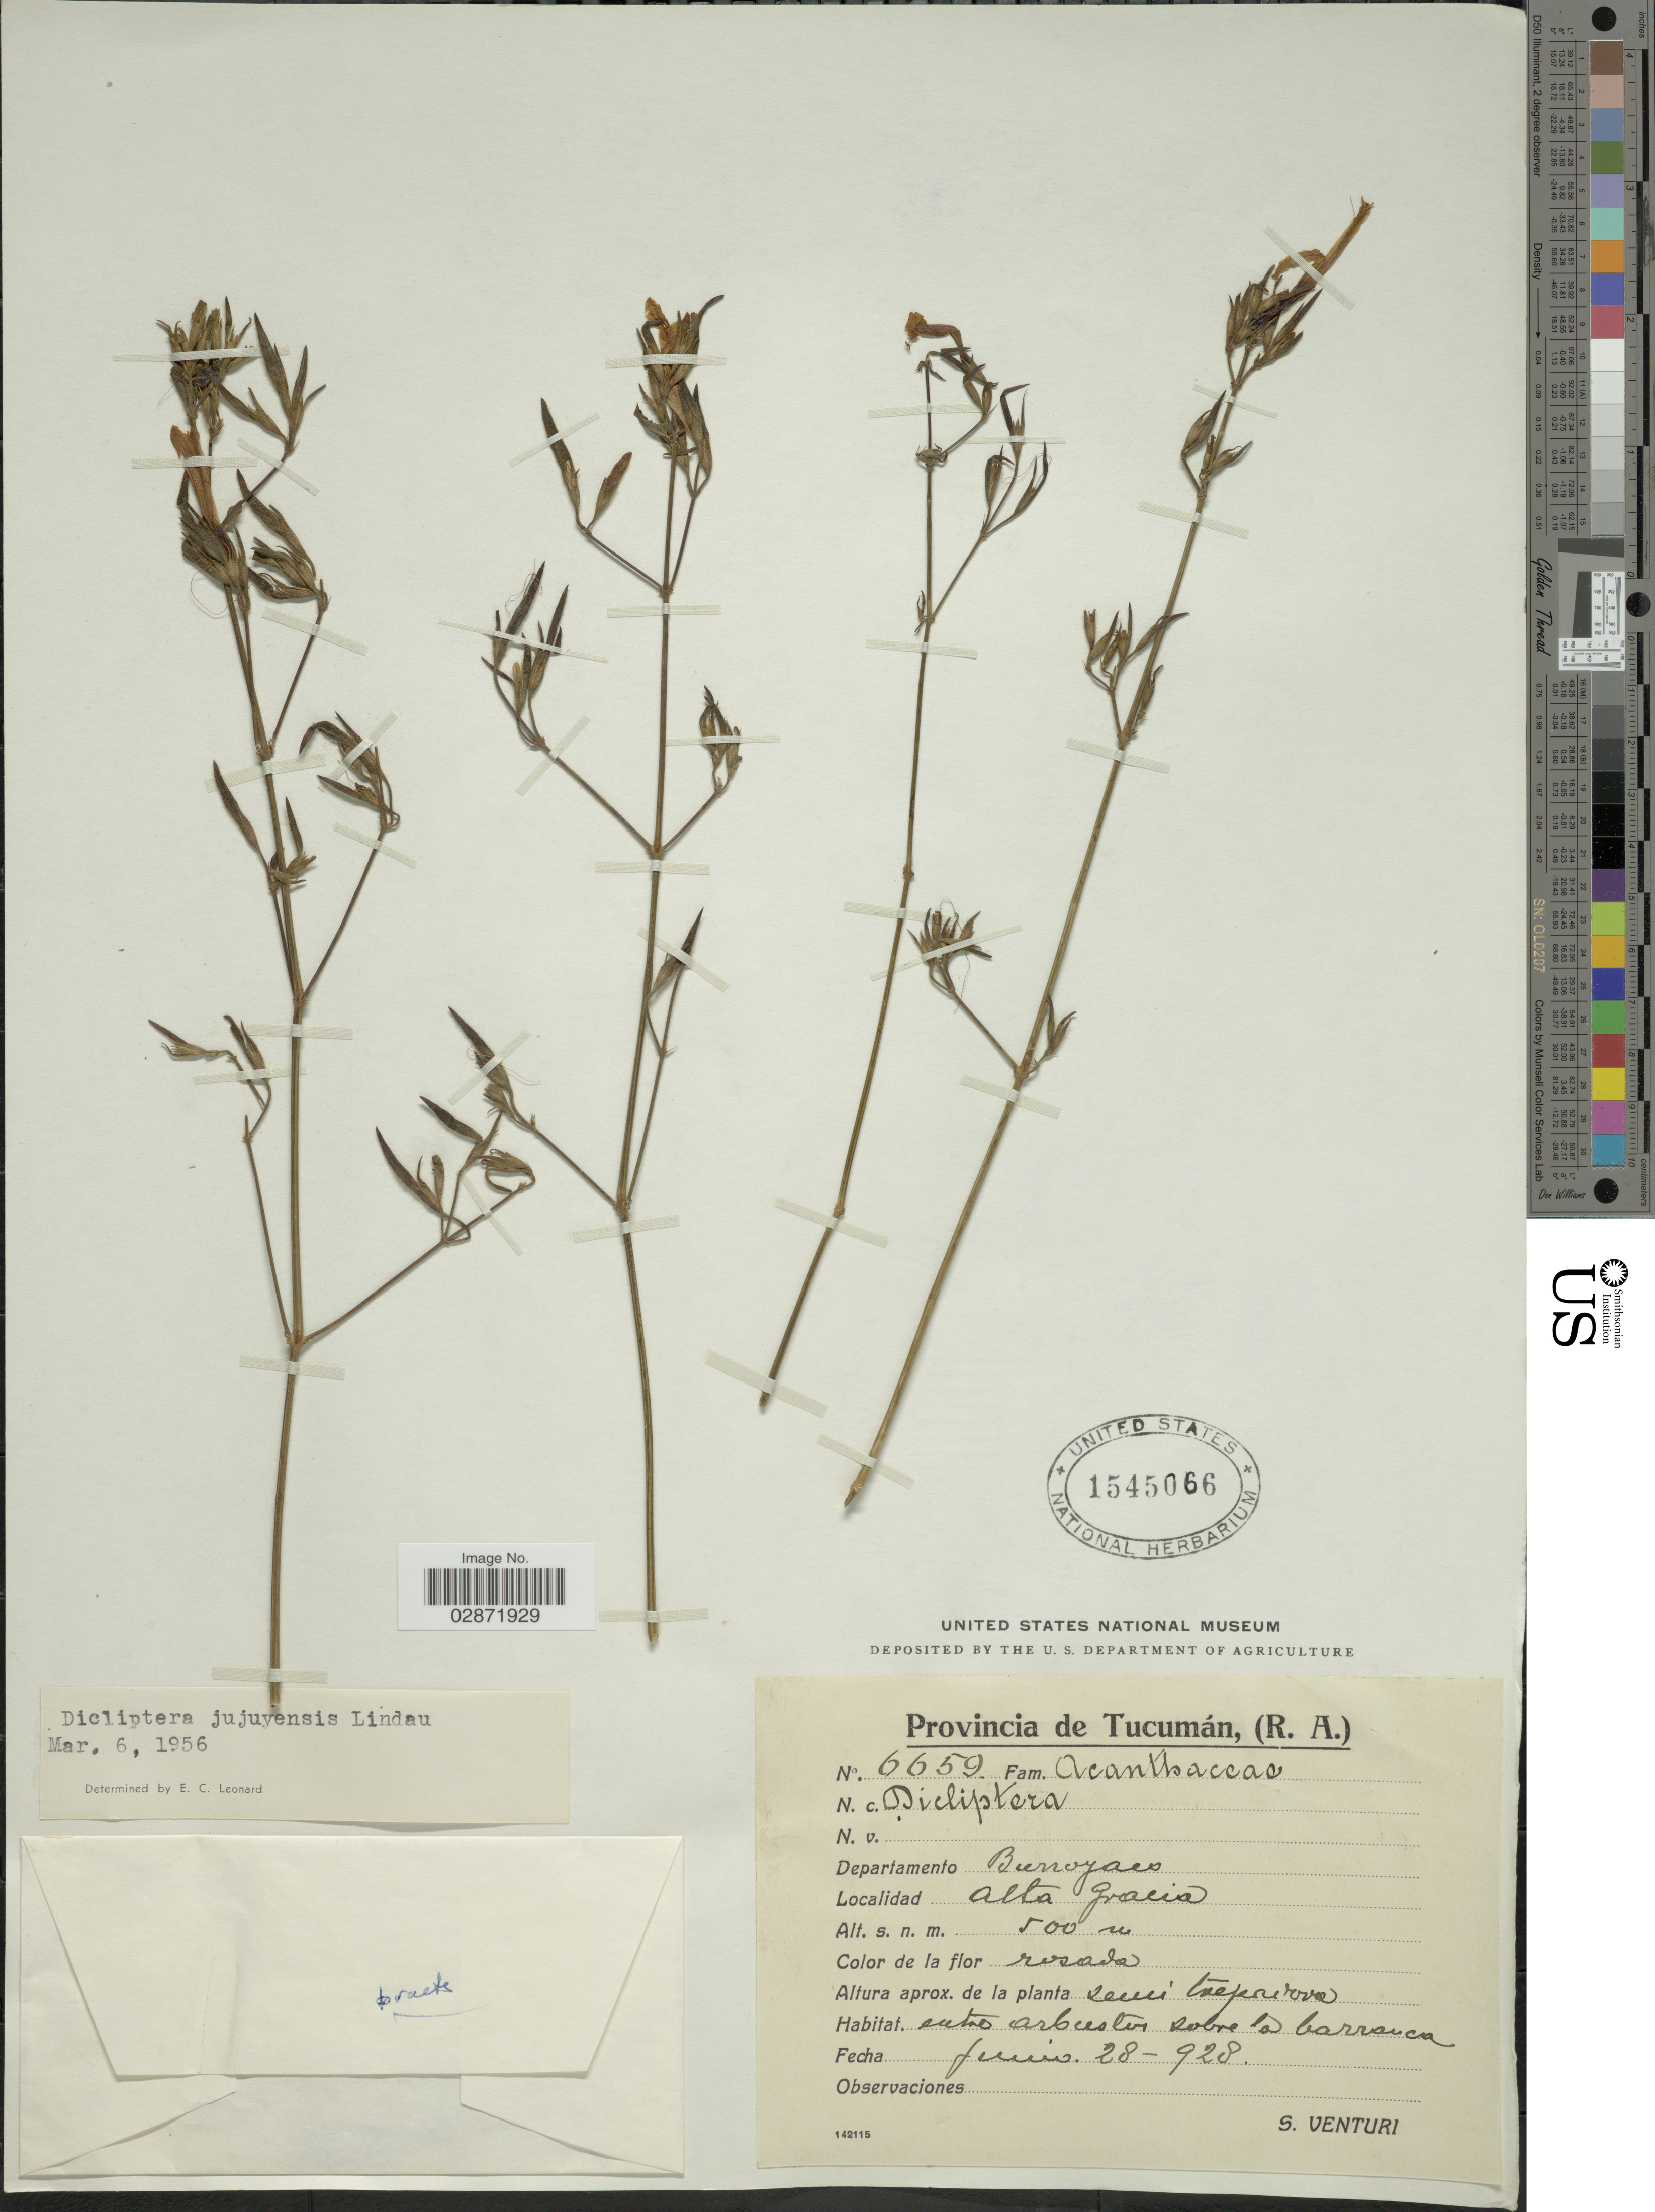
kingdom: Plantae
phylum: Tracheophyta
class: Magnoliopsida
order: Lamiales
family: Acanthaceae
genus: Dicliptera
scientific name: Dicliptera jujuyensis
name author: Lindau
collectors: S. Venturi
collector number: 6659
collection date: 1928-06-28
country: Argentina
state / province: Tucuman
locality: Provincia de Tucumán, (R. A.), Departamento Burroyaco, Alto Gracia.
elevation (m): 500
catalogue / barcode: US 1545066